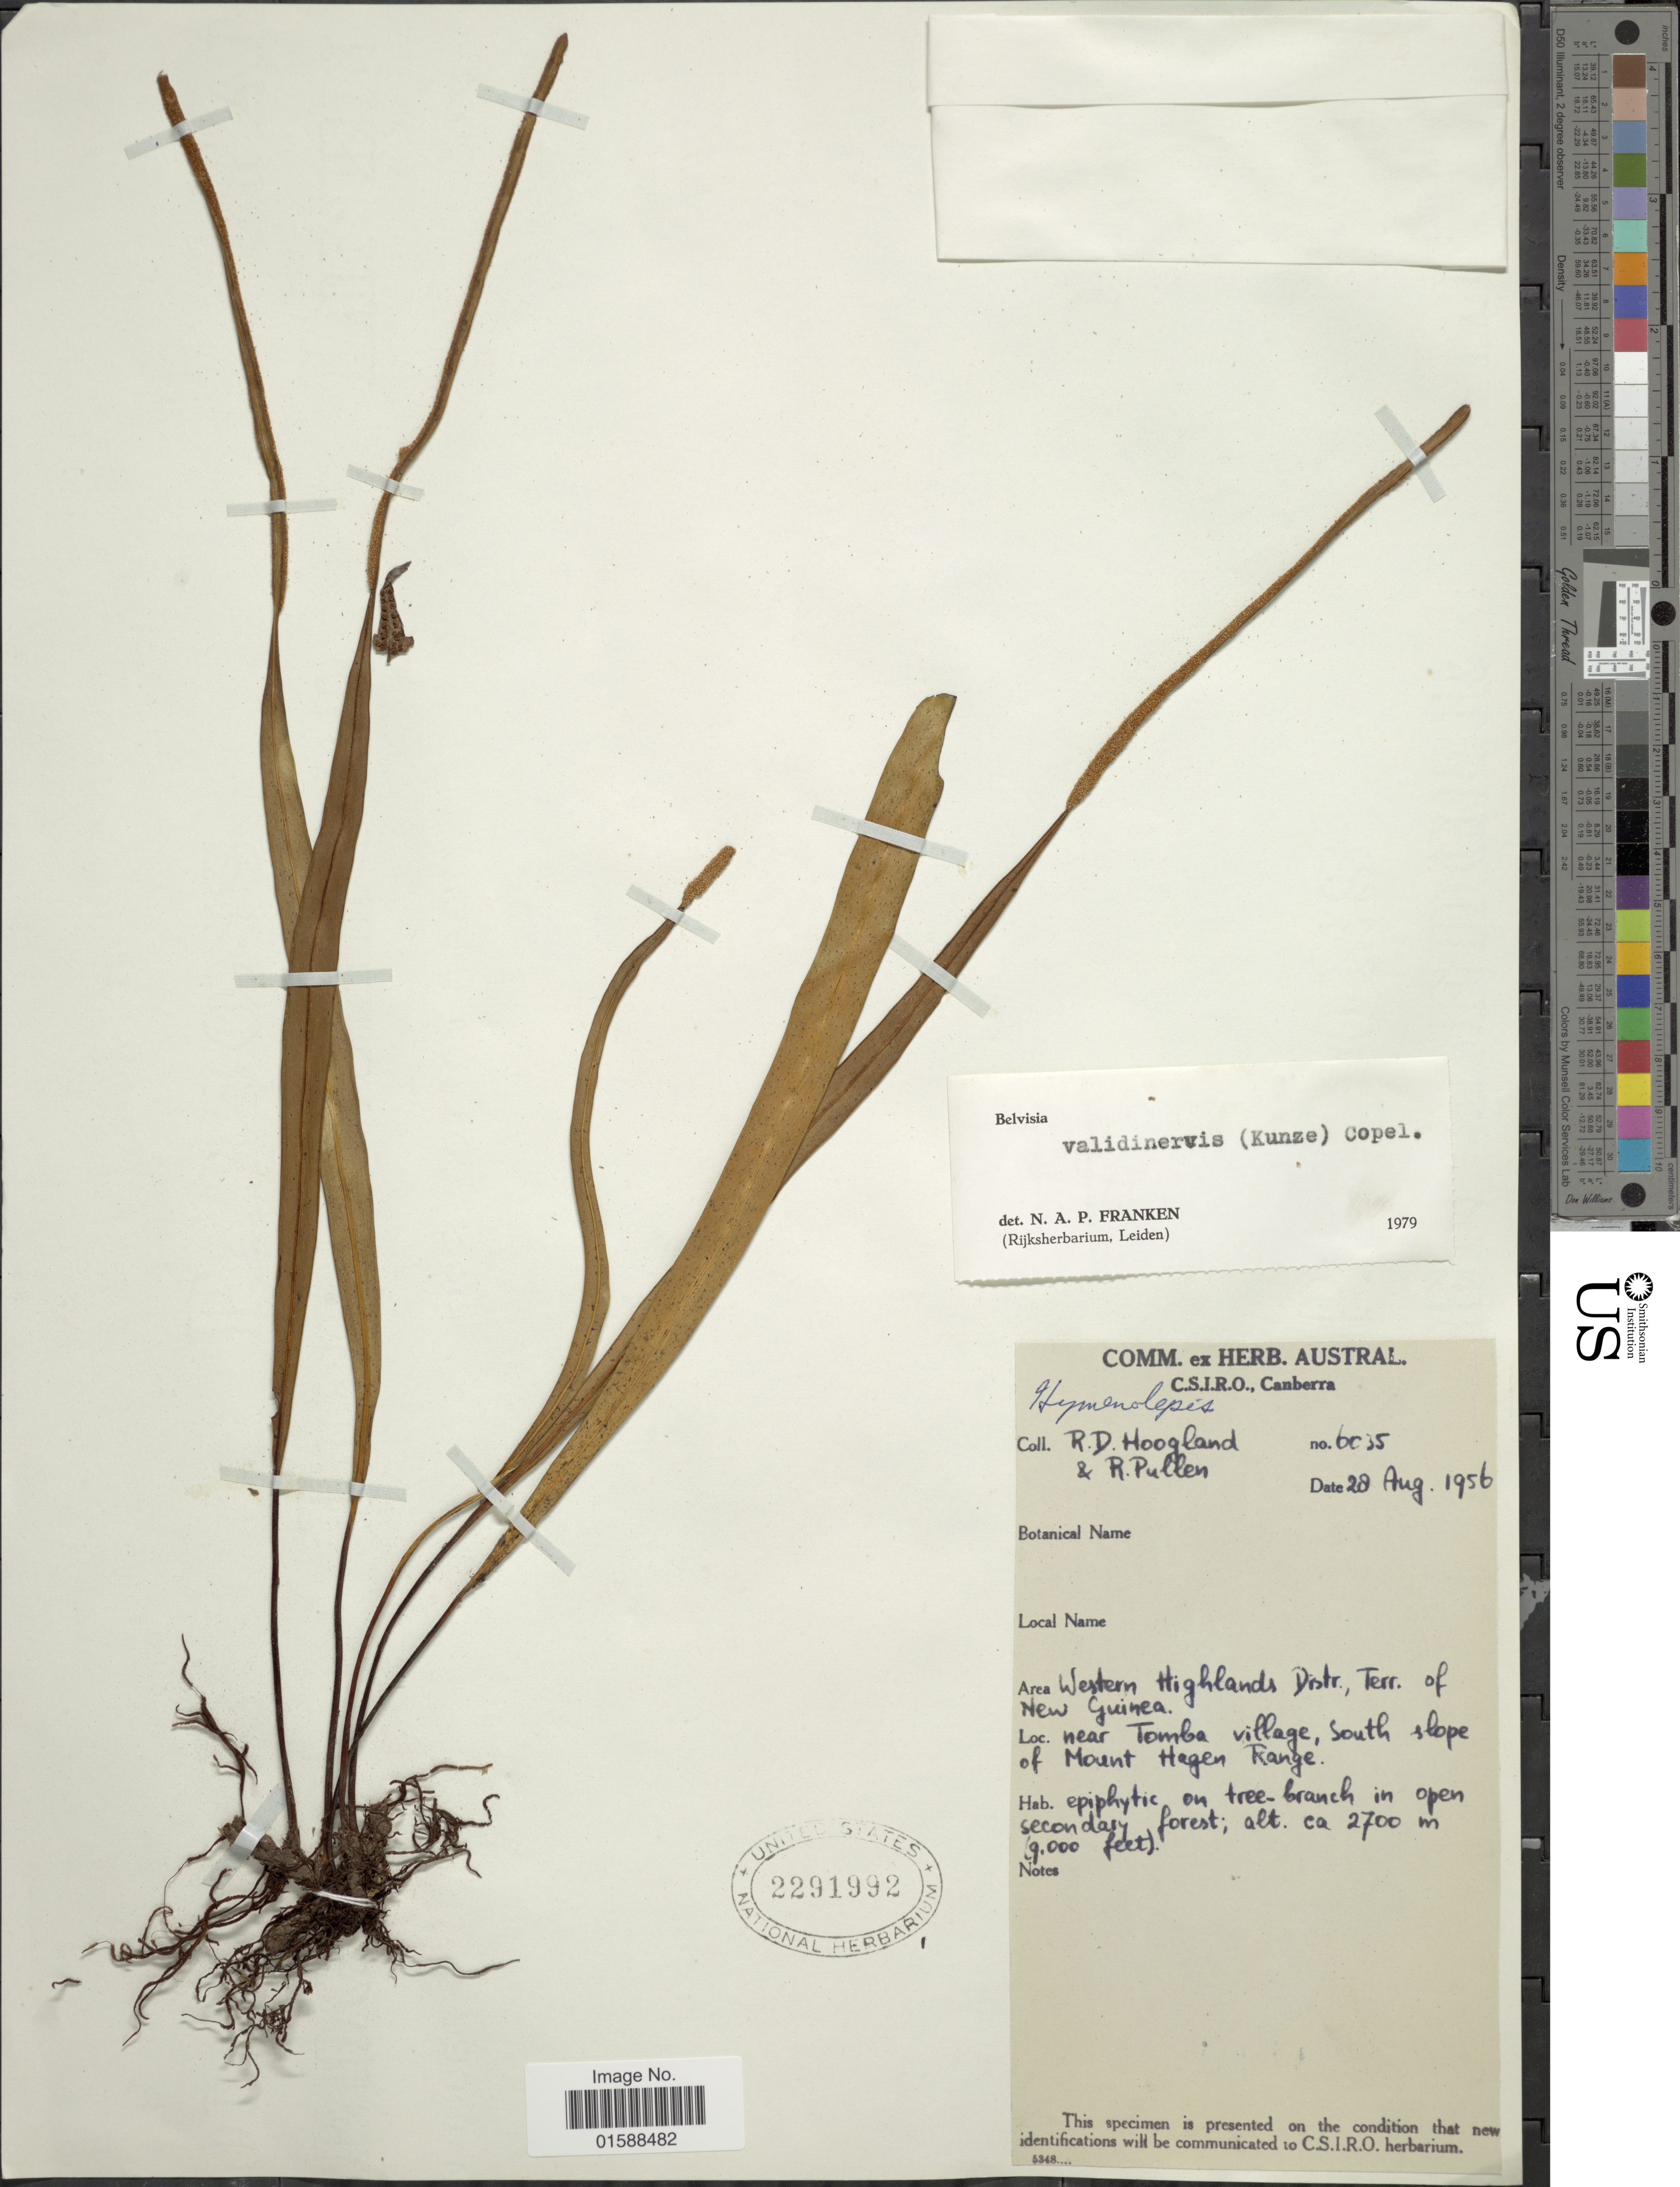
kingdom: Plantae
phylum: Tracheophyta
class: Polypodiopsida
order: Polypodiales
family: Polypodiaceae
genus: Lepisorus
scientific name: Lepisorus validinervis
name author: (Kunze) Li S. Wang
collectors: R. D. Hoogland & R. Pullen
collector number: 6035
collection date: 1956-08-28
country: Papua New Guinea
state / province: Western Highlands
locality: Terr. of New Guinea. near Tomba village, south slope of Mount Hagen Range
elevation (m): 2700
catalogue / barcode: US 2291992